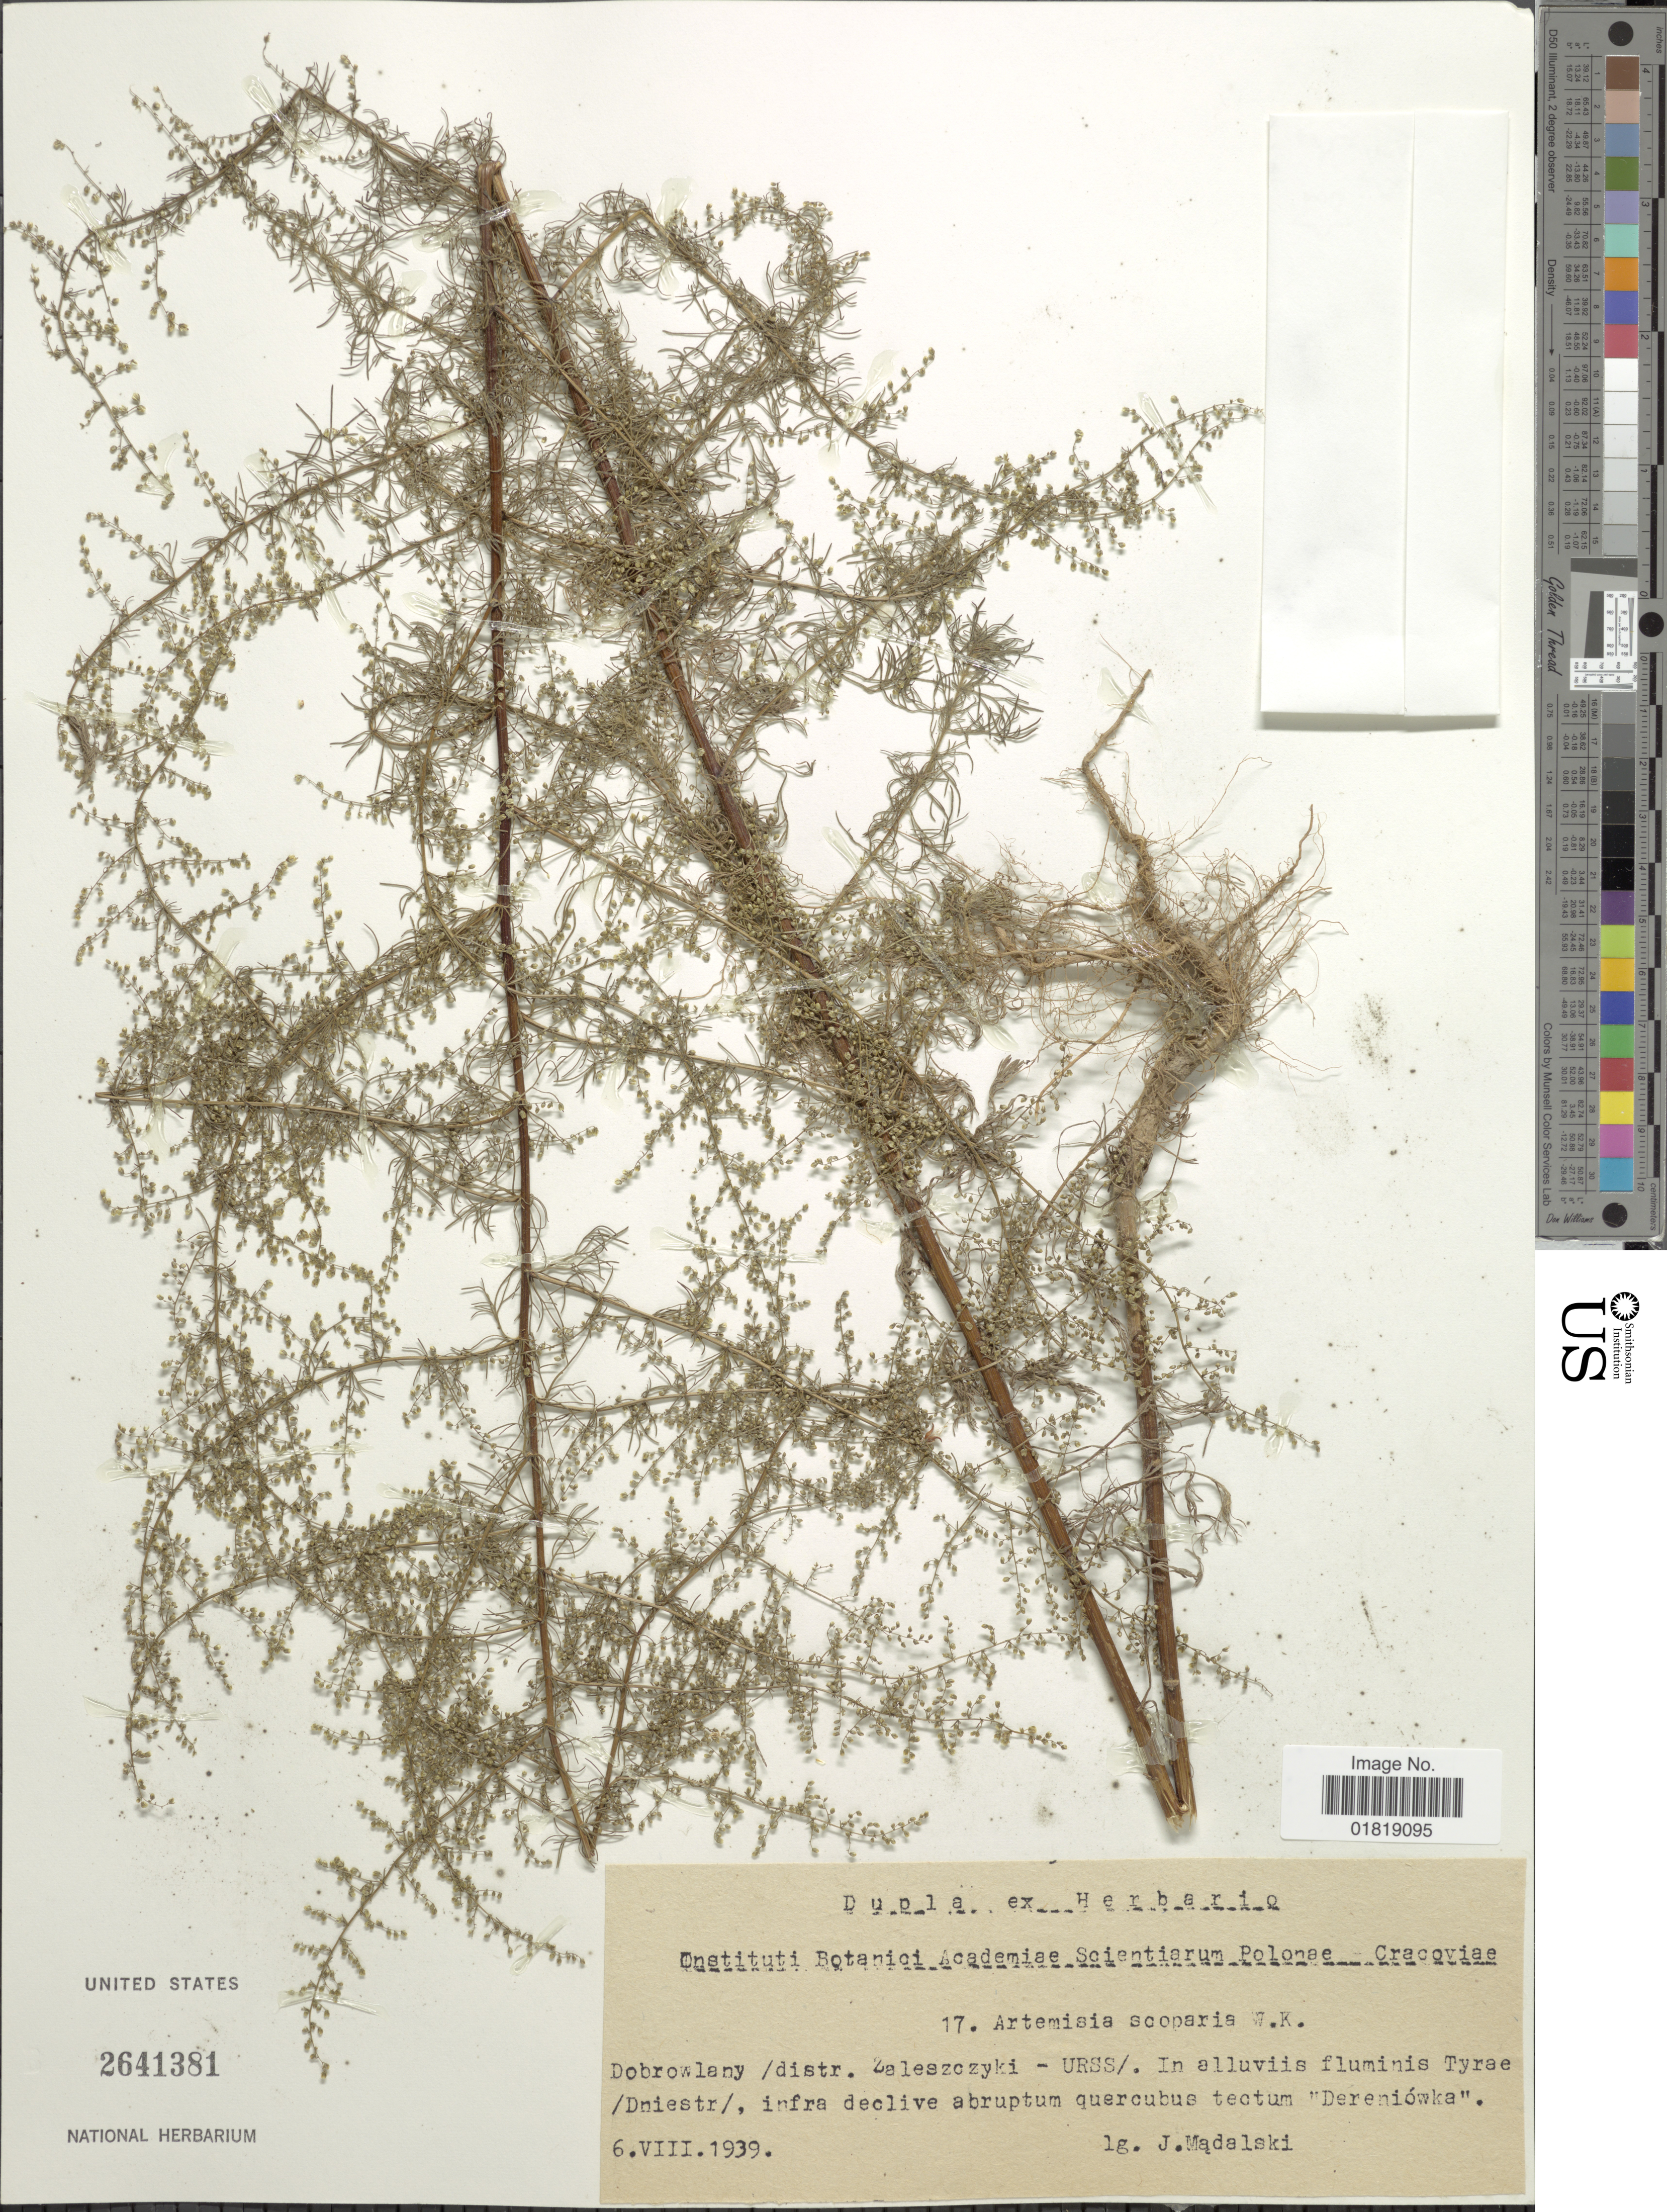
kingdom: Plantae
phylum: Tracheophyta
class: Magnoliopsida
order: Asterales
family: Asteraceae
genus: Artemisia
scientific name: Artemisia scoparia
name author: Waldst. & Kit.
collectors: J. Madalski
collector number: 17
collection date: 1939-08-06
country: Ukraine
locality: Dobrowlany, distr. Zaleszczyki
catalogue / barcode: US 2641381